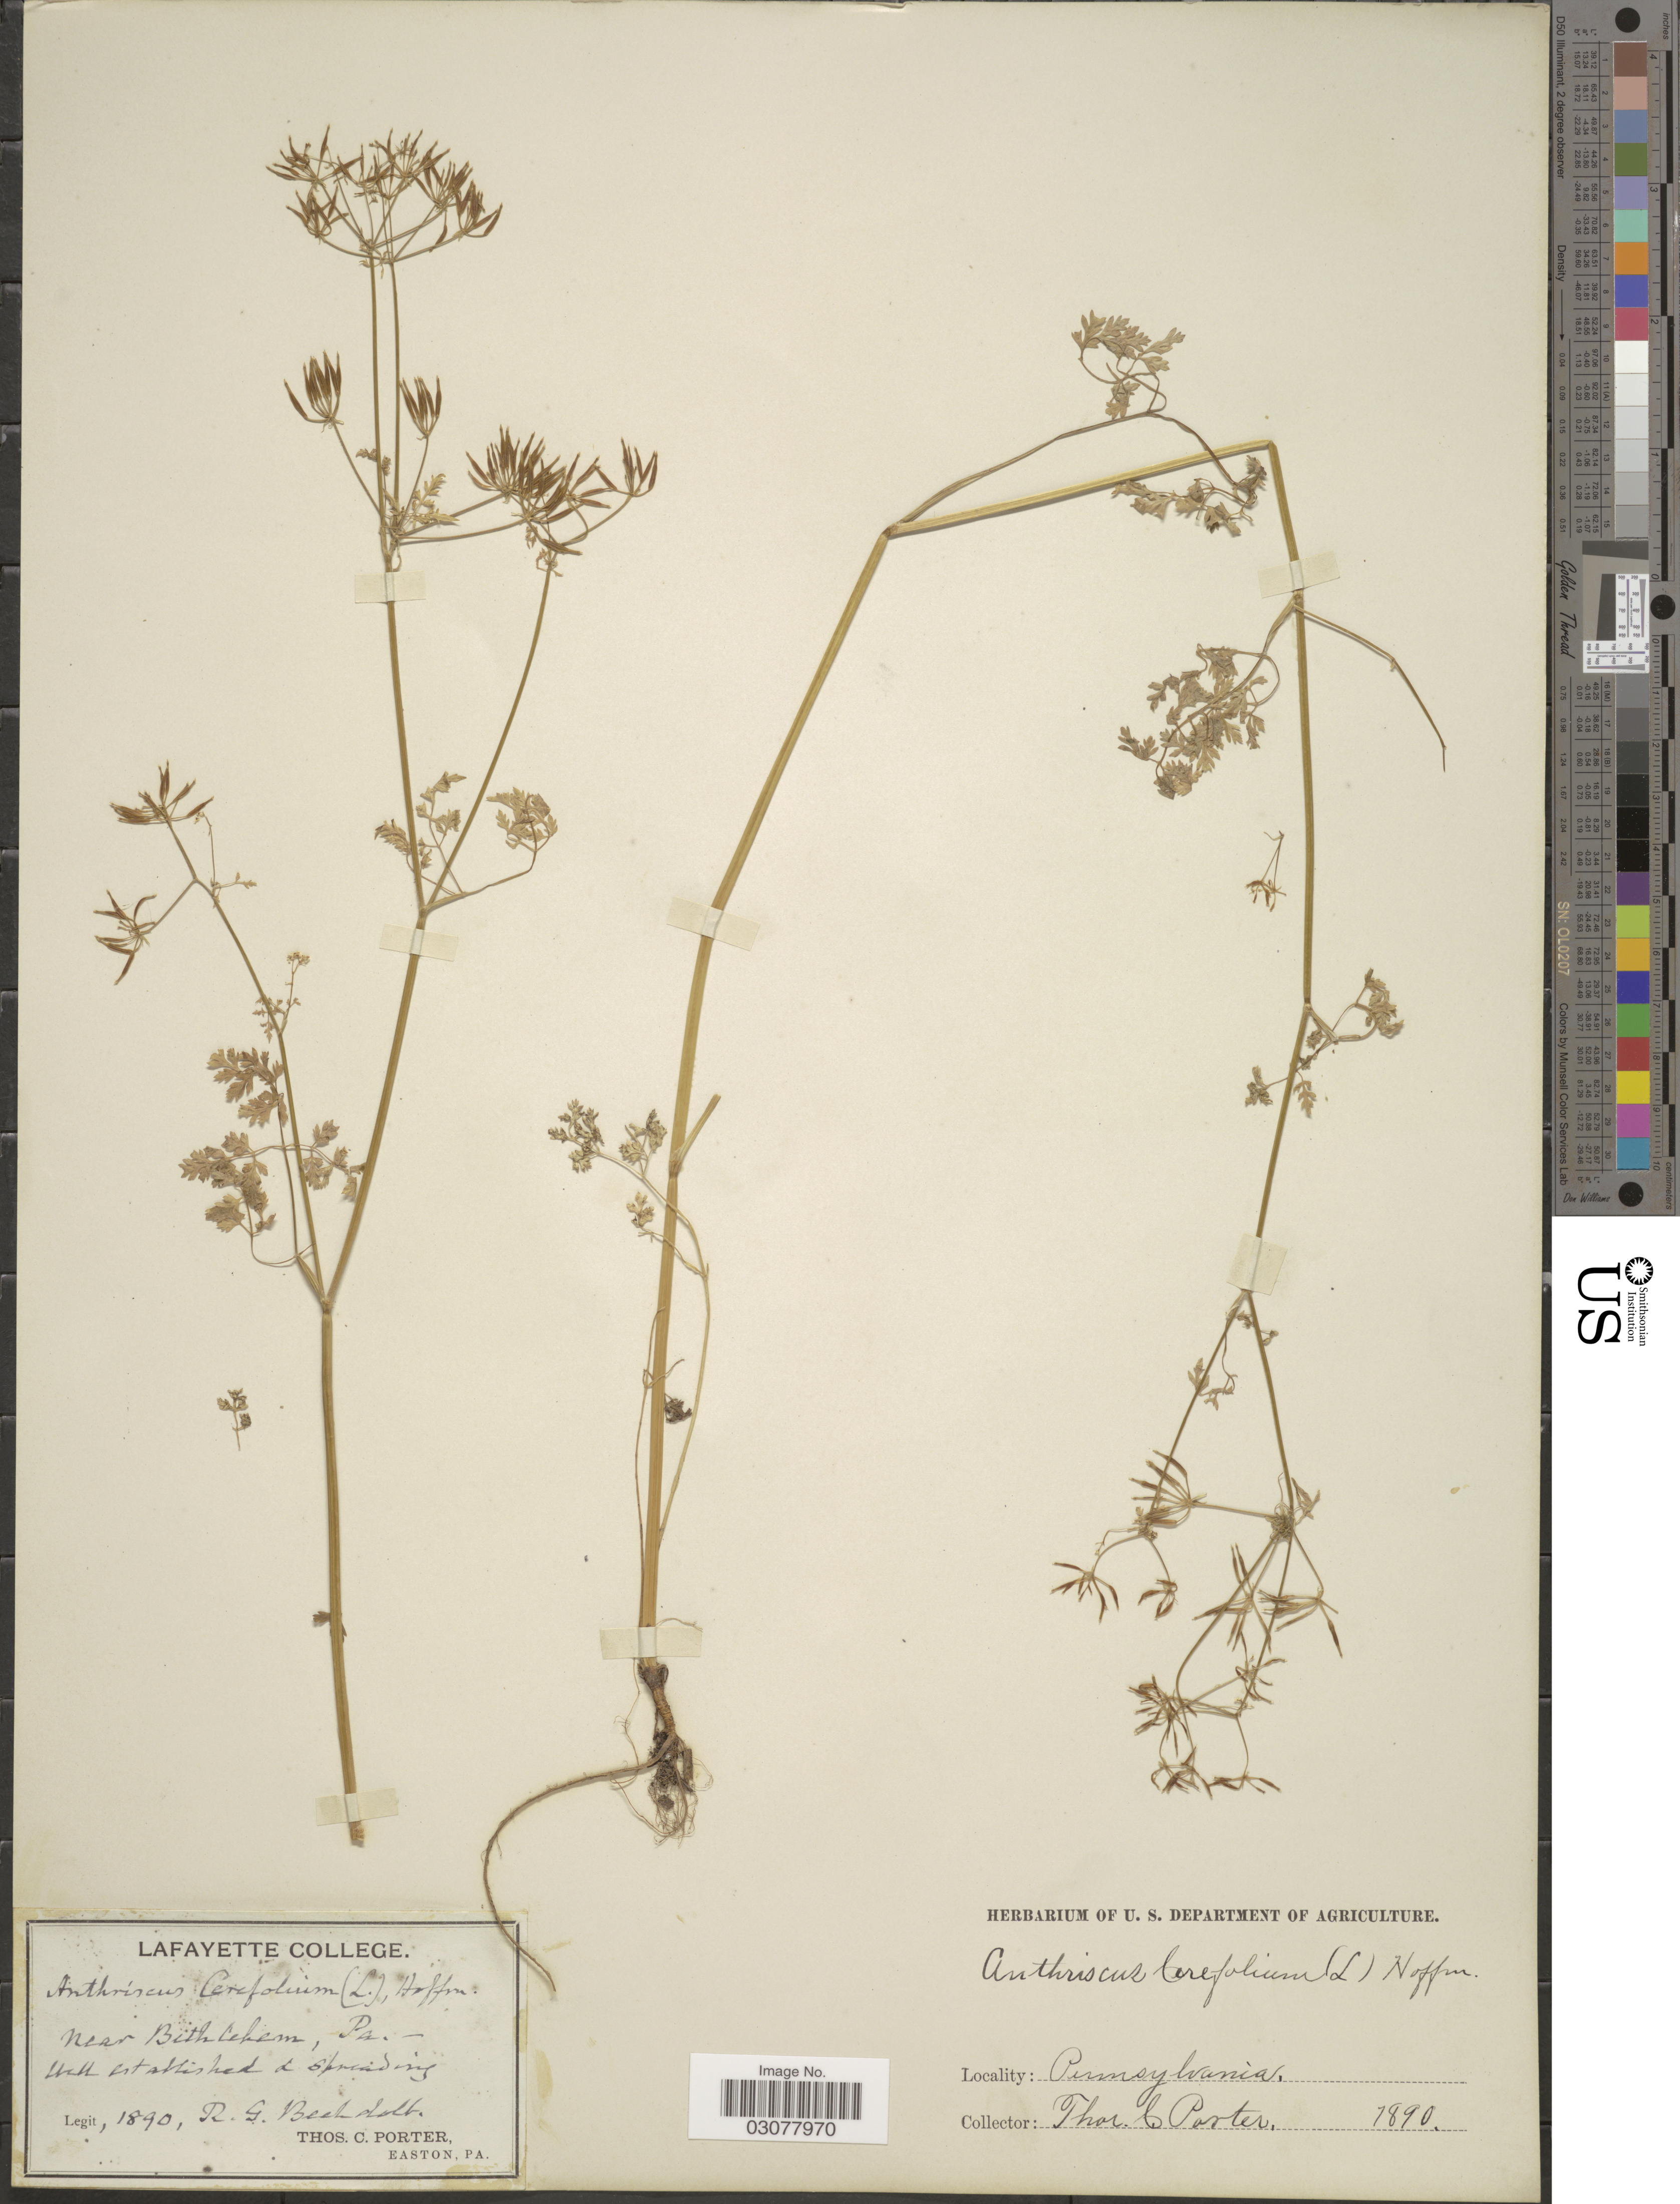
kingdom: Plantae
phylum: Tracheophyta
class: Magnoliopsida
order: Apiales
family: Apiaceae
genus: Anthriscus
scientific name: Anthriscus cerefolium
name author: (L.) Hoffm.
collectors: T. Porter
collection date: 1890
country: United States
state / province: Pennsylvania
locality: Near Bethlehem.